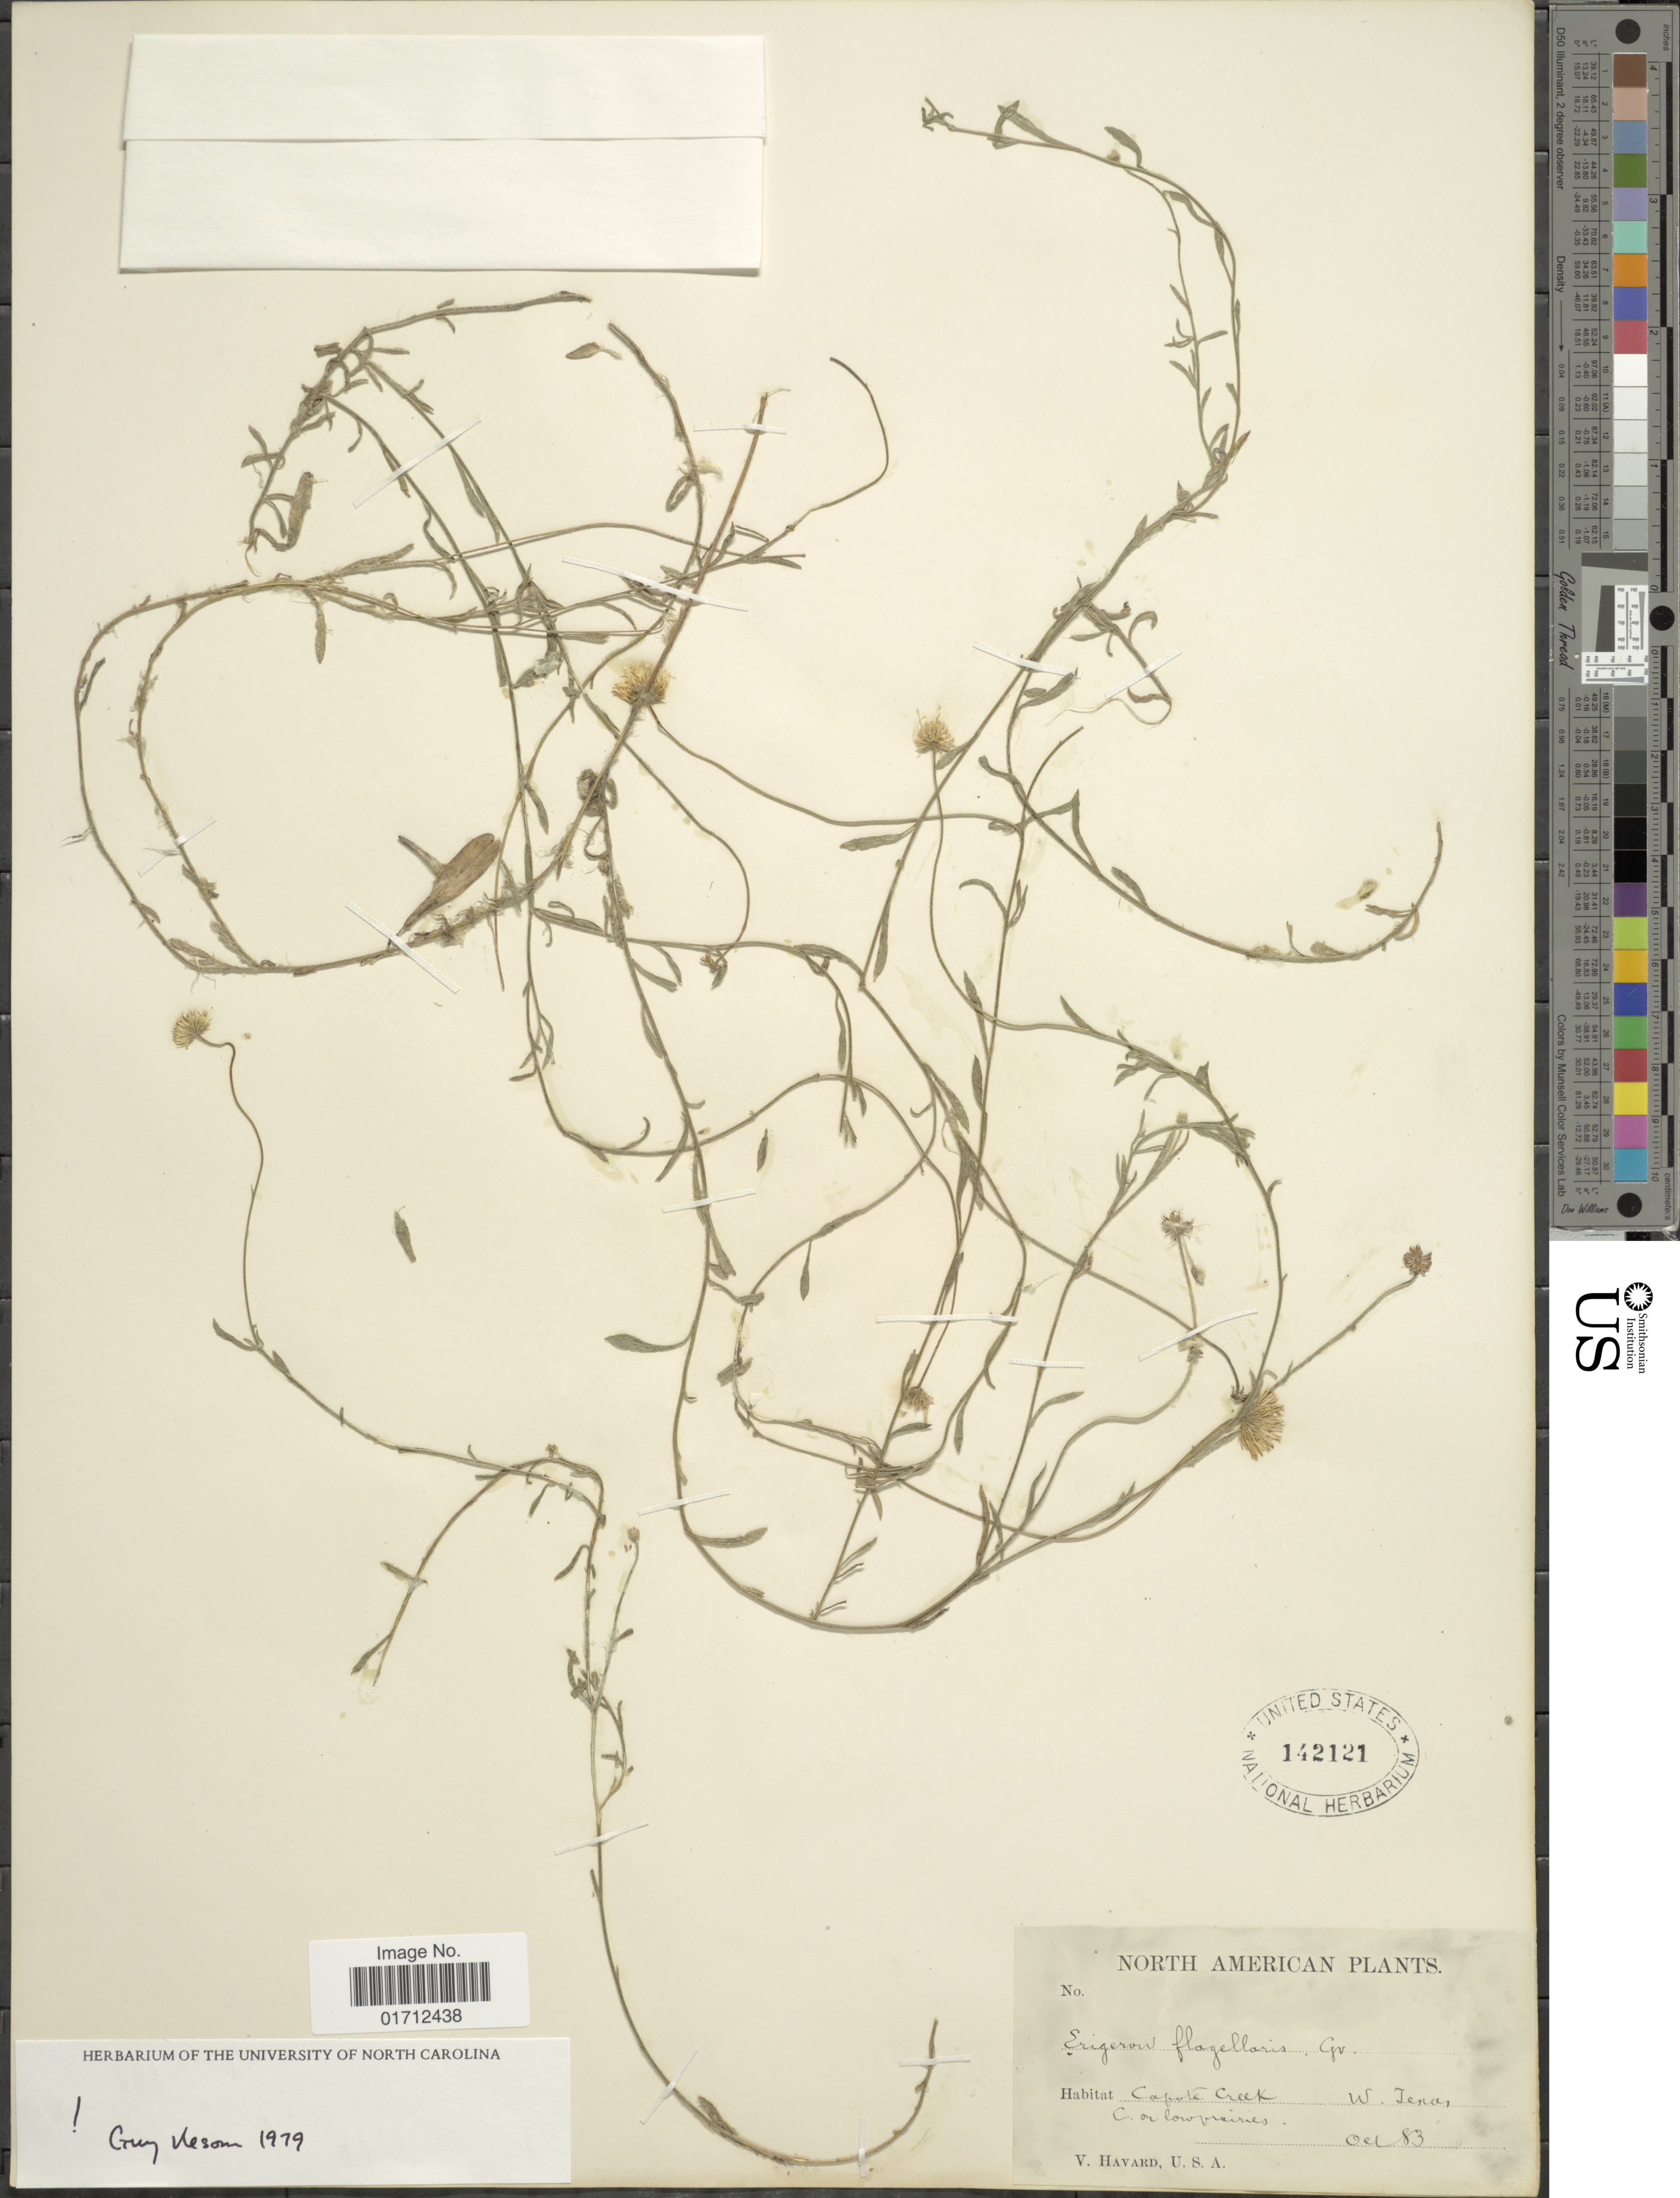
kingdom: Plantae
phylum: Tracheophyta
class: Magnoliopsida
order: Asterales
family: Asteraceae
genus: Erigeron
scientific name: Erigeron flagellaris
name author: A. Gray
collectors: V. Havard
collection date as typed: Transcribed d/m/y: /10/83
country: United States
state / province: Texas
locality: North Americam W. Texas, Capote Creek.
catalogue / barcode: US 142121